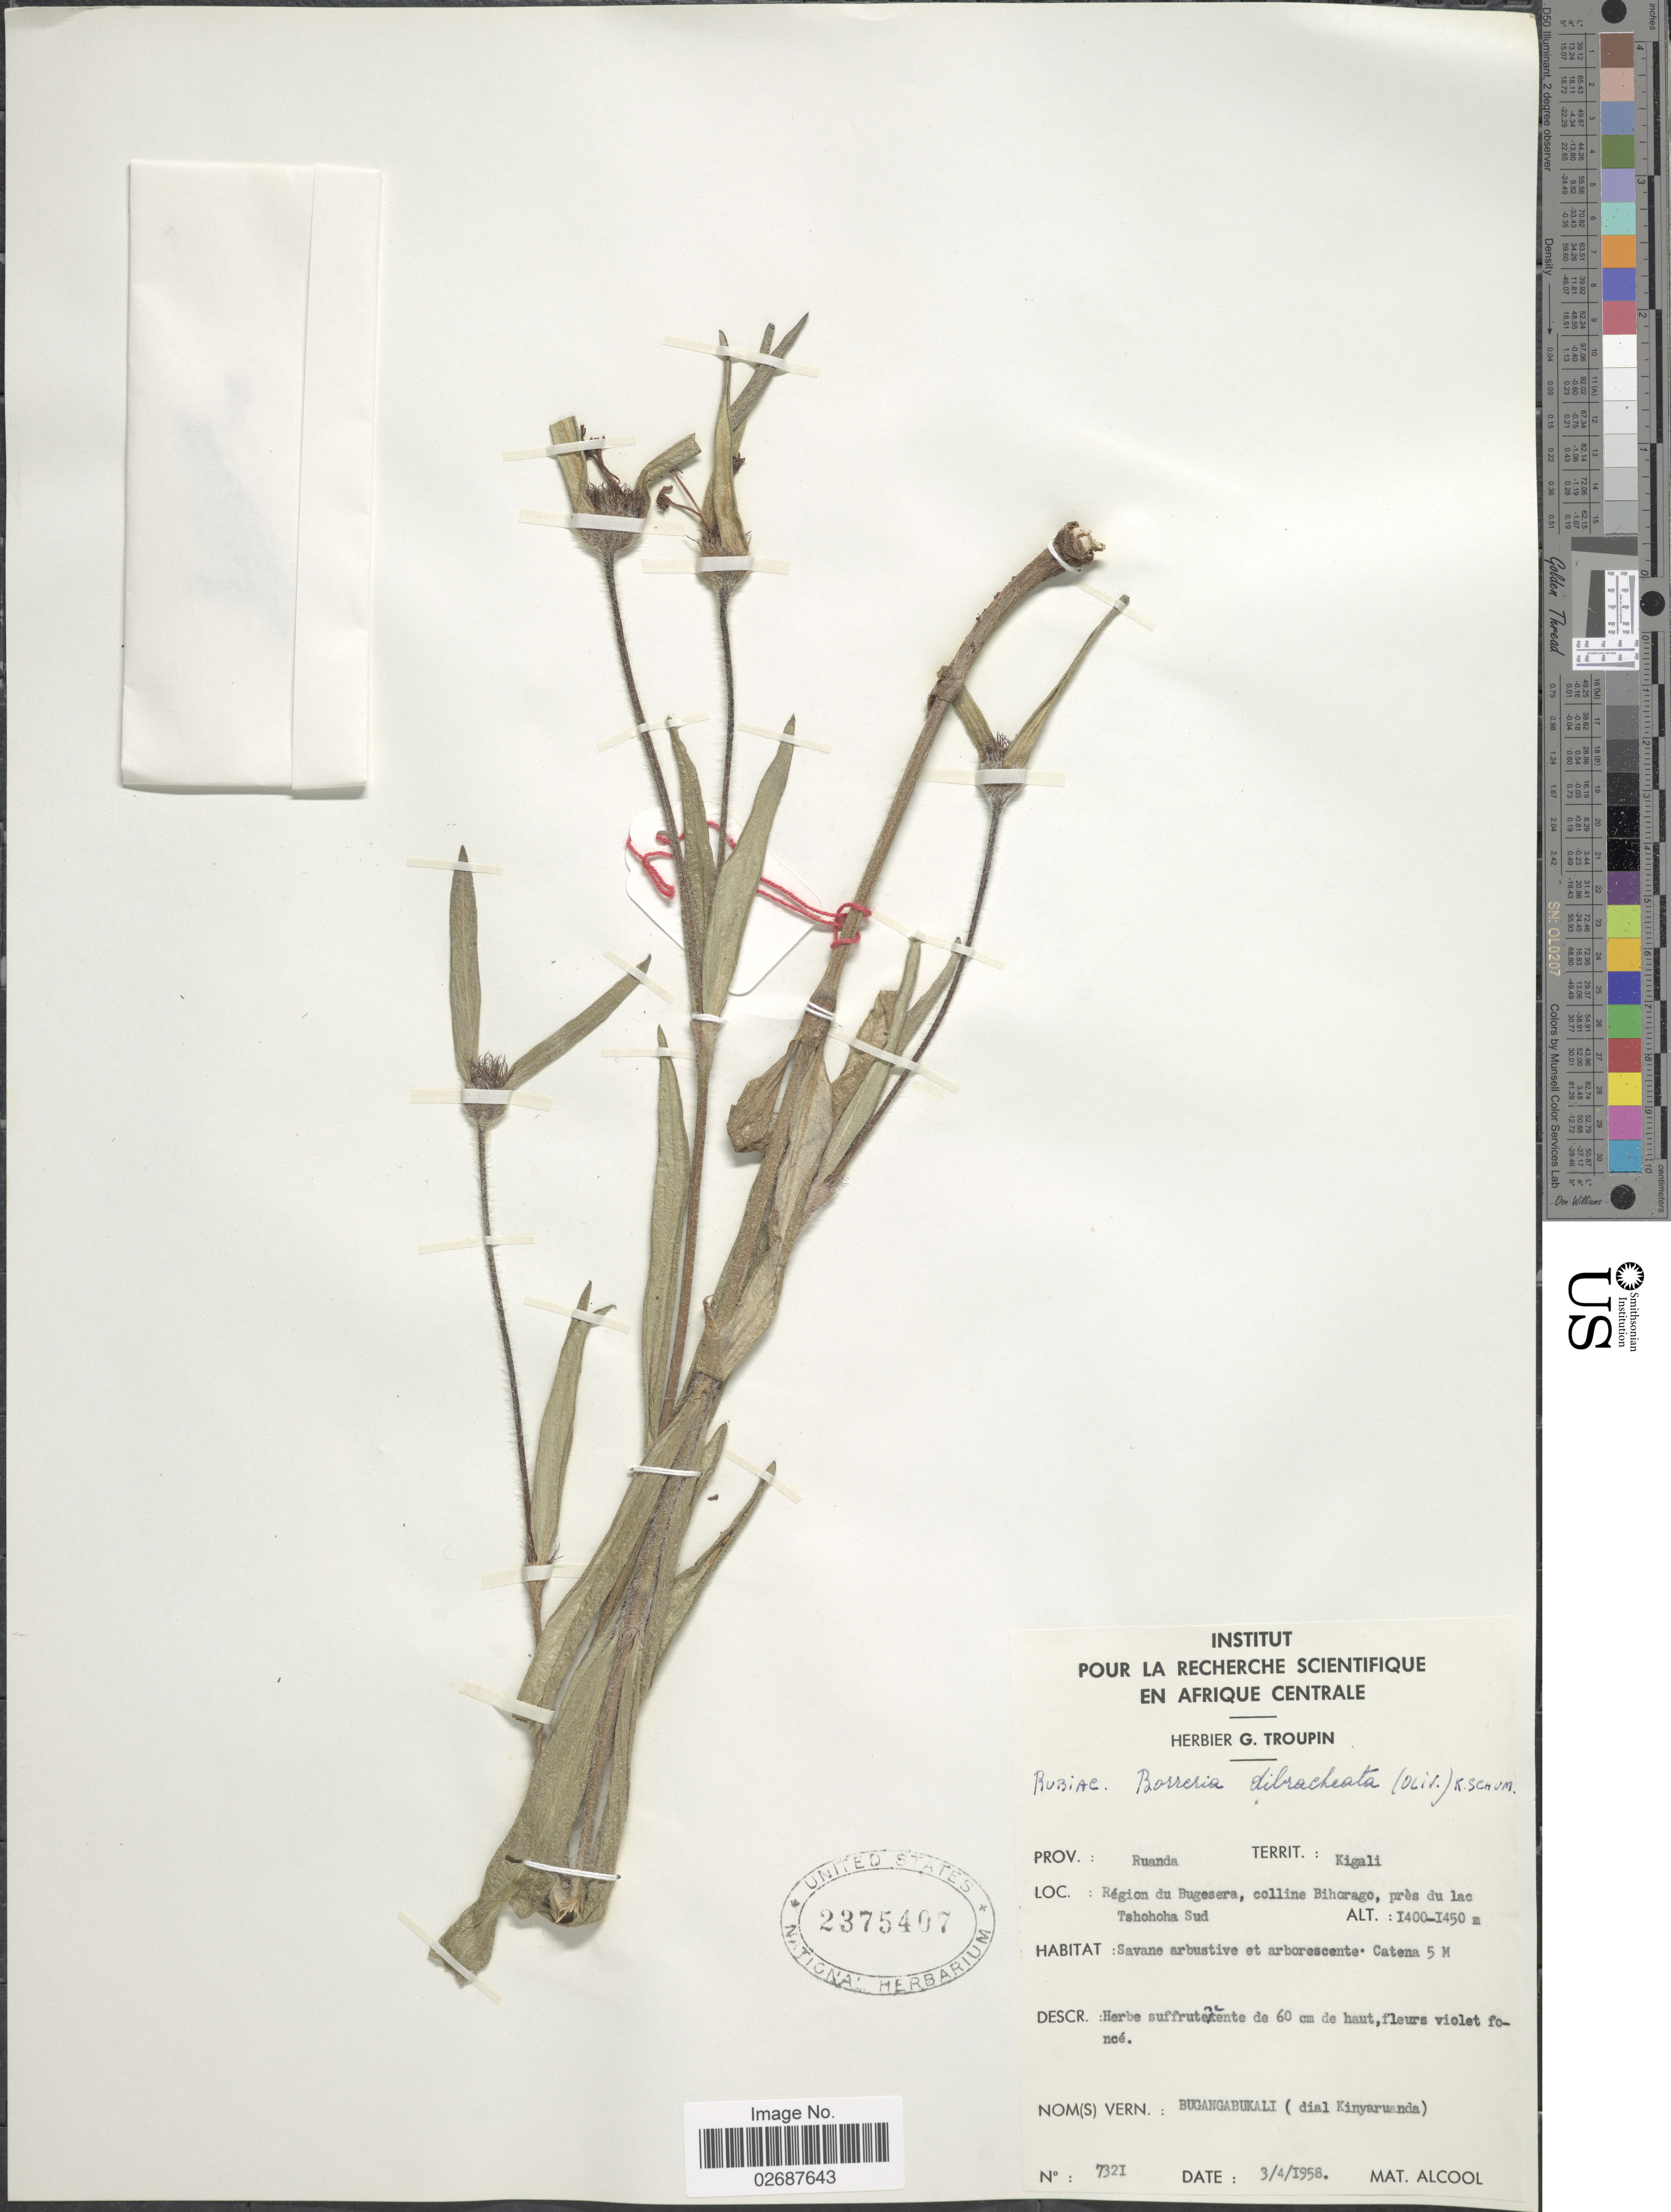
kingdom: Plantae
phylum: Tracheophyta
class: Magnoliopsida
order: Gentianales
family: Rubiaceae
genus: Borreria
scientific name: Borreria dibrachiata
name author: (Oliv.) K. Schum.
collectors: M. Alcool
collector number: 7321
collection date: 1958-04-03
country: Rwanda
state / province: Kigali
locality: Prov.: Ruanda, Territ.: Kigali, Region de Bugesera, colline Bihorago, pres du lac Tshohoha Sud.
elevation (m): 1400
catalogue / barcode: US 2375407